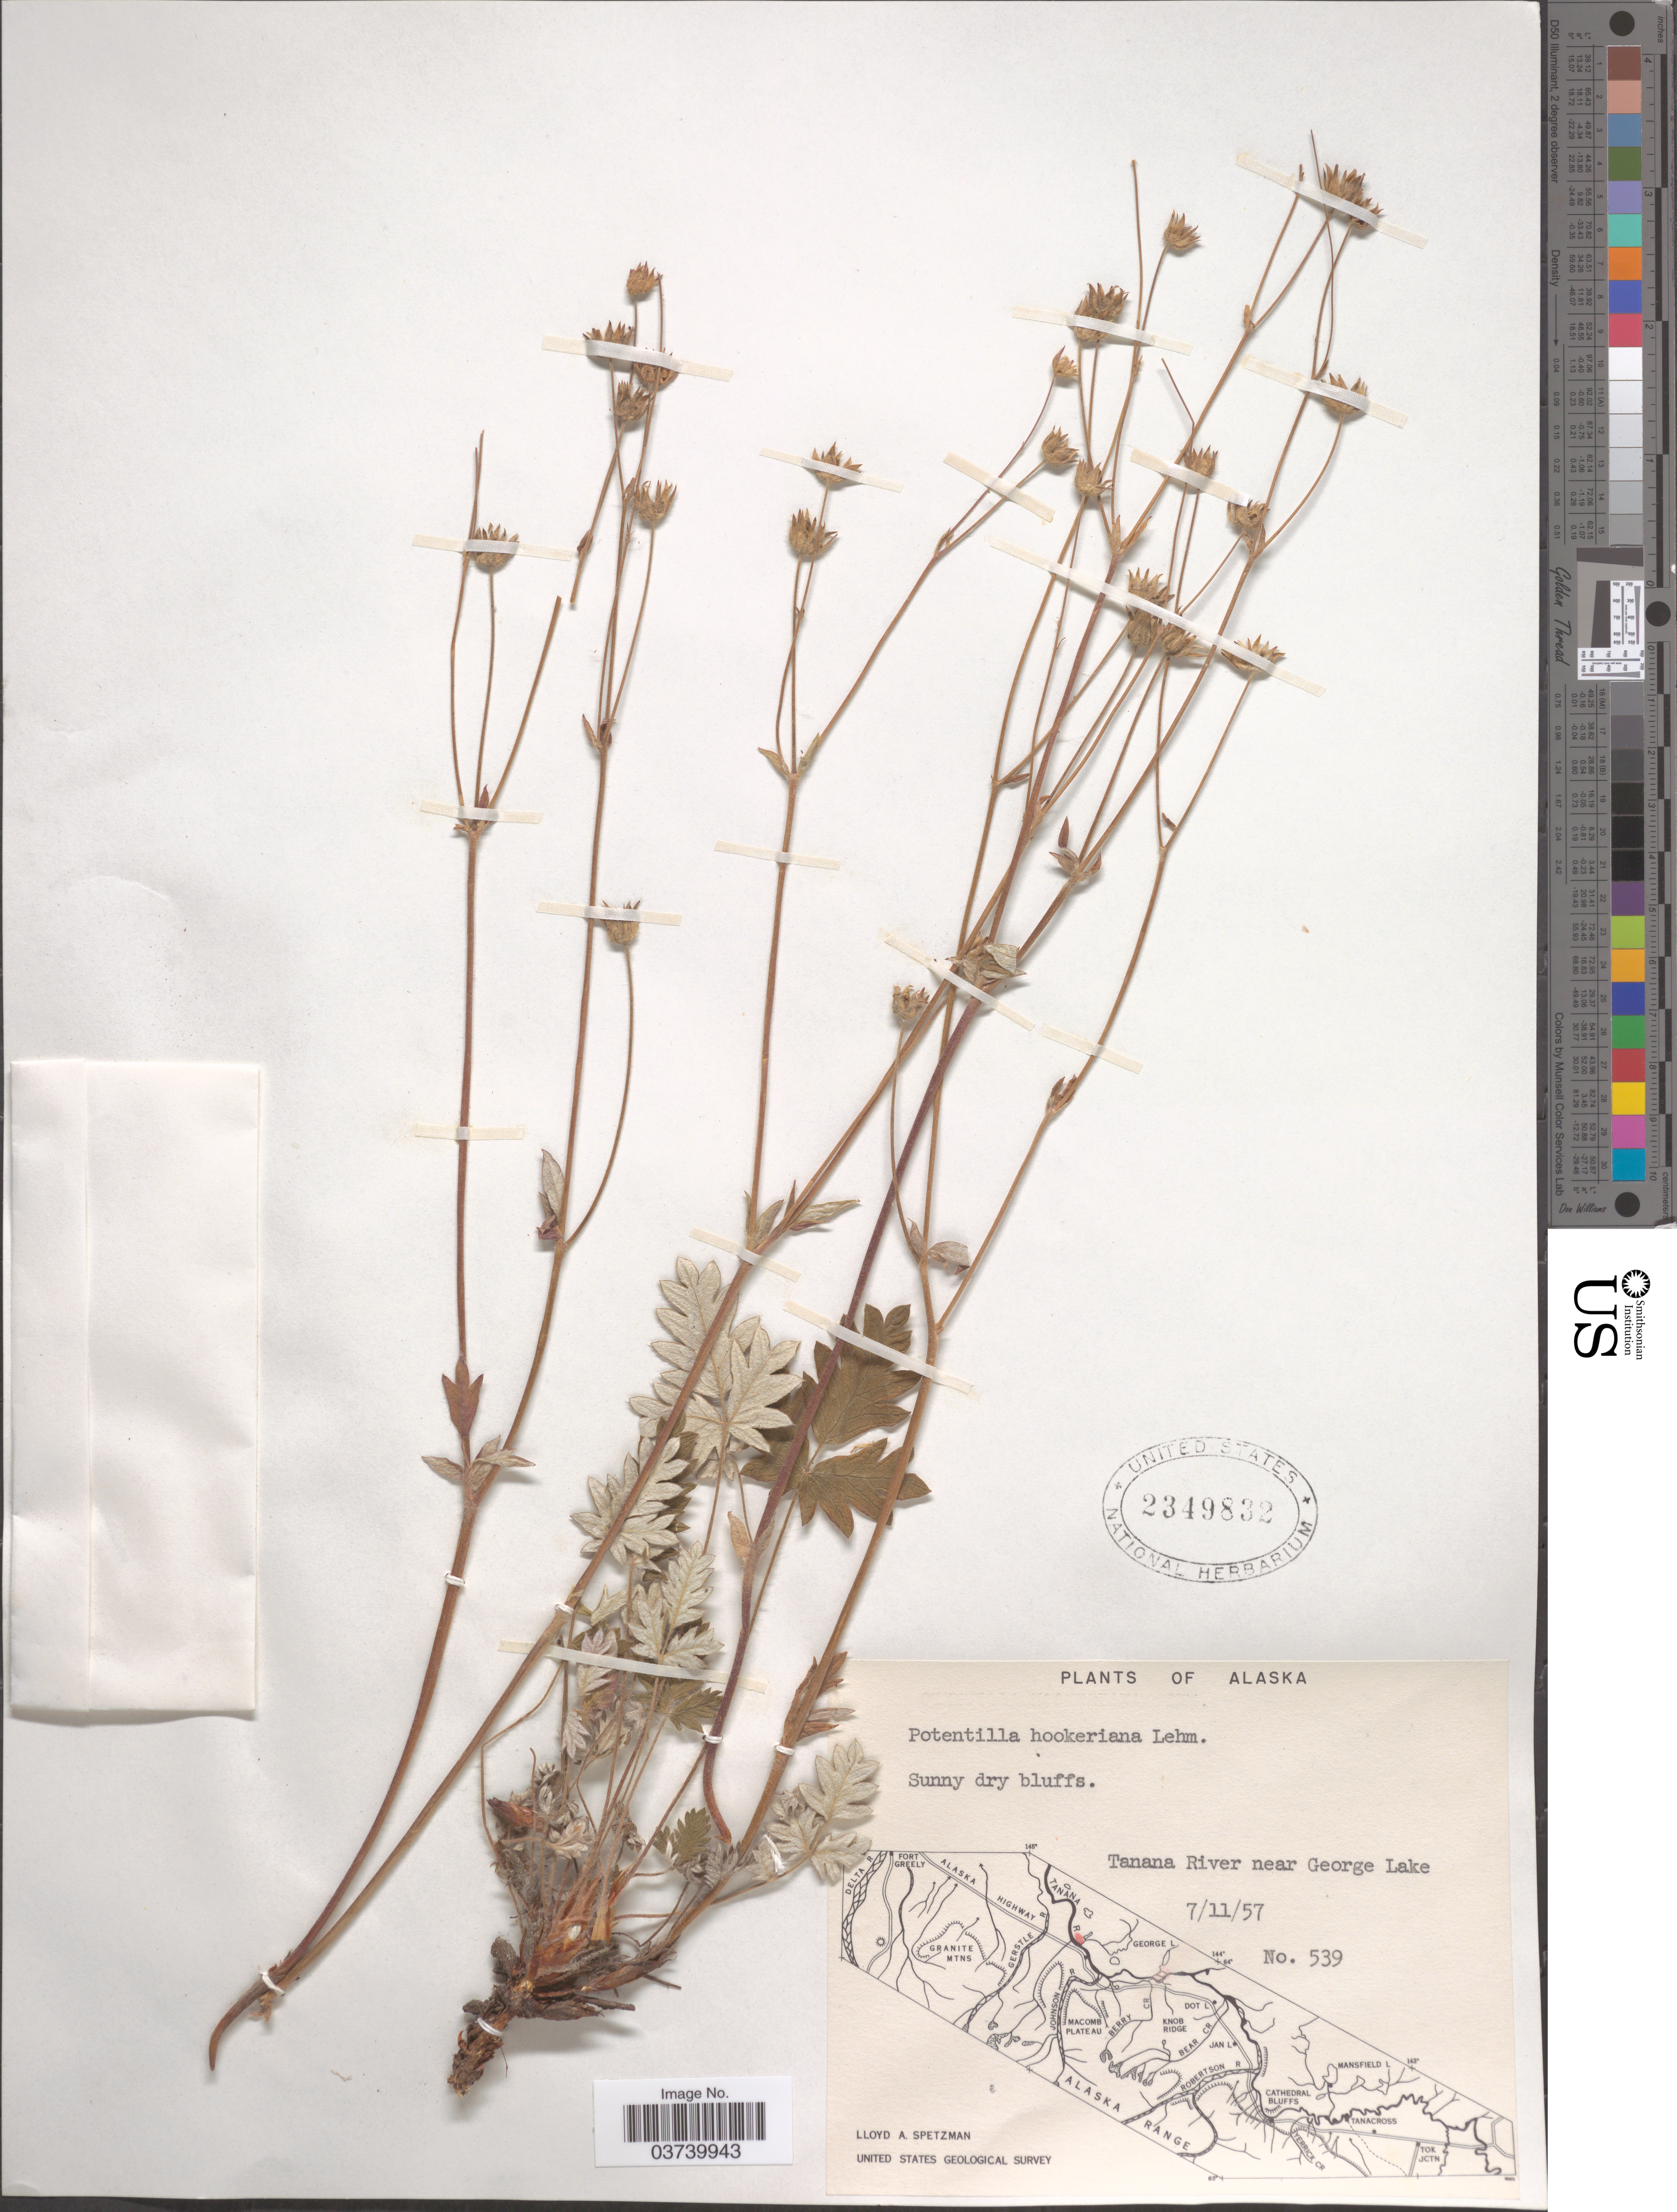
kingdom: Plantae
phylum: Tracheophyta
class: Magnoliopsida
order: Rosales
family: Rosaceae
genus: Potentilla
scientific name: Potentilla hookeriana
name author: F. Lehm.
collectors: L. Spetzman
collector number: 539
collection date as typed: Transcribed d/m/y: 11/7/57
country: United States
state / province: Alaska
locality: Tanana River near George Lake.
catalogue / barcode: US 2349832